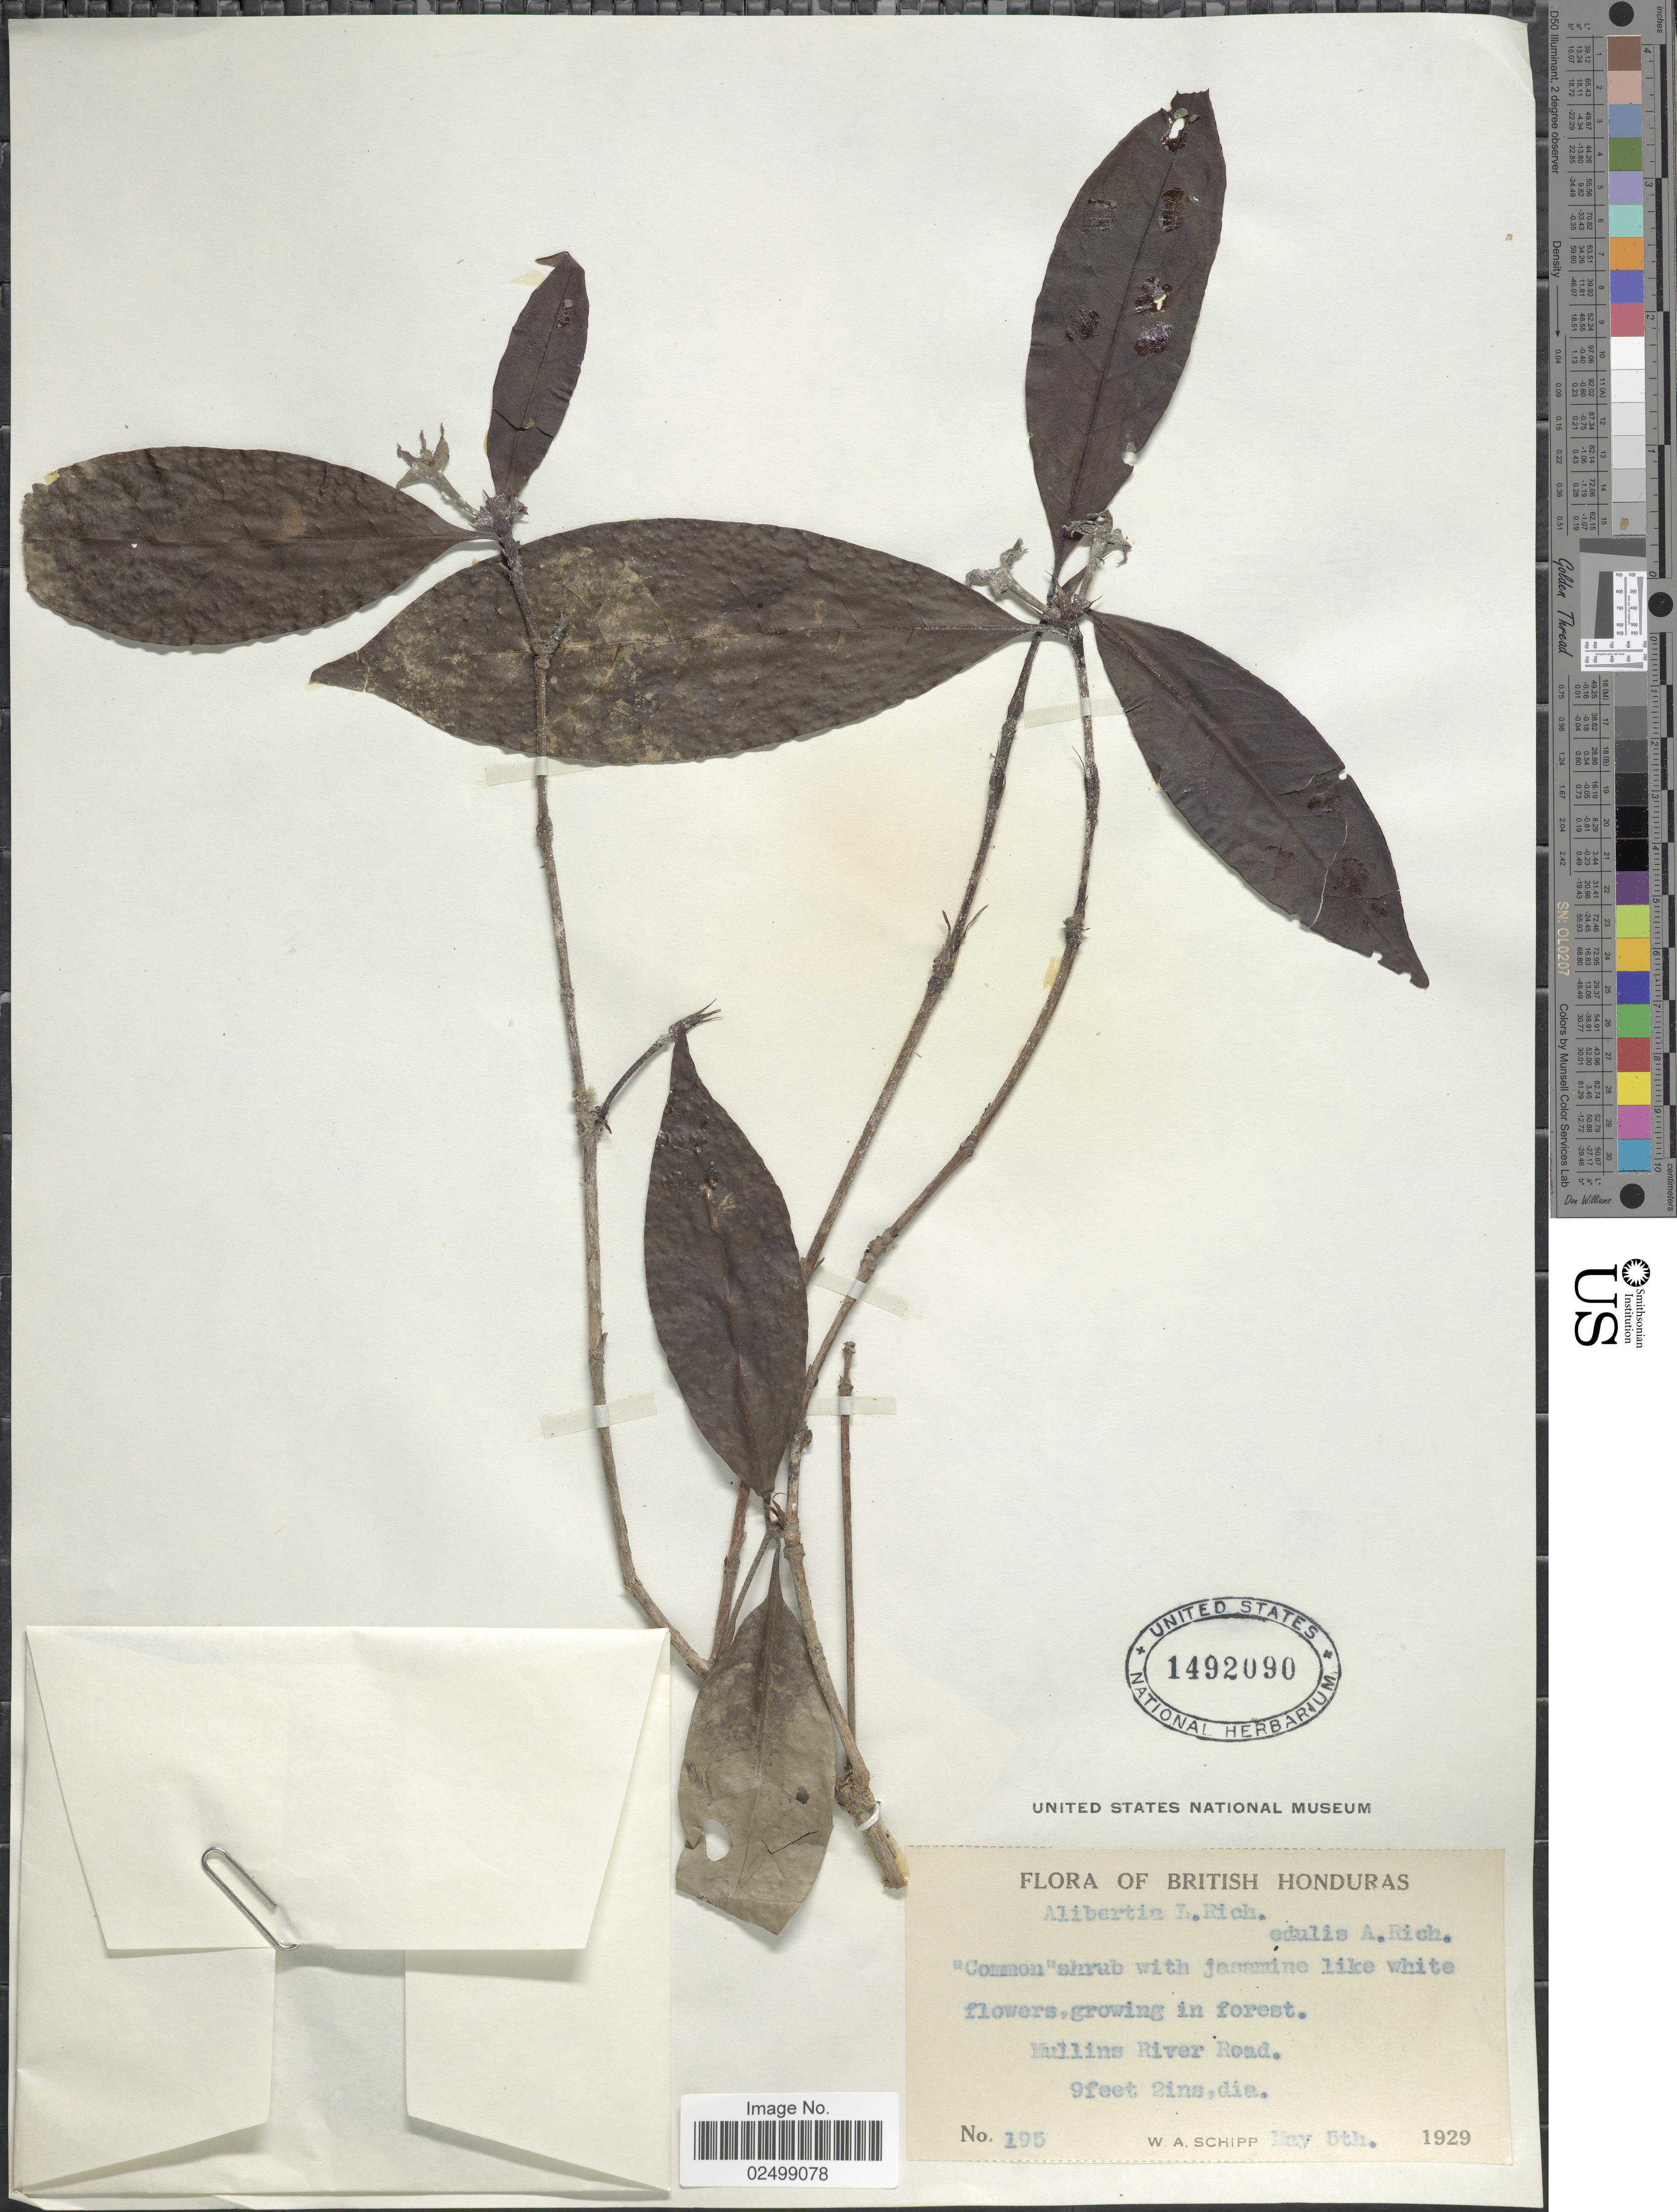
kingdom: Plantae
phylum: Tracheophyta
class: Magnoliopsida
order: Gentianales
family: Rubiaceae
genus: Alibertia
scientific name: Alibertia edulis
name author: (Rich.) A. Rich. ex DC.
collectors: W. Schipp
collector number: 195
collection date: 1929-05-05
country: Belize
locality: British Honduras. Mullins River Road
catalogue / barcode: US 1492090